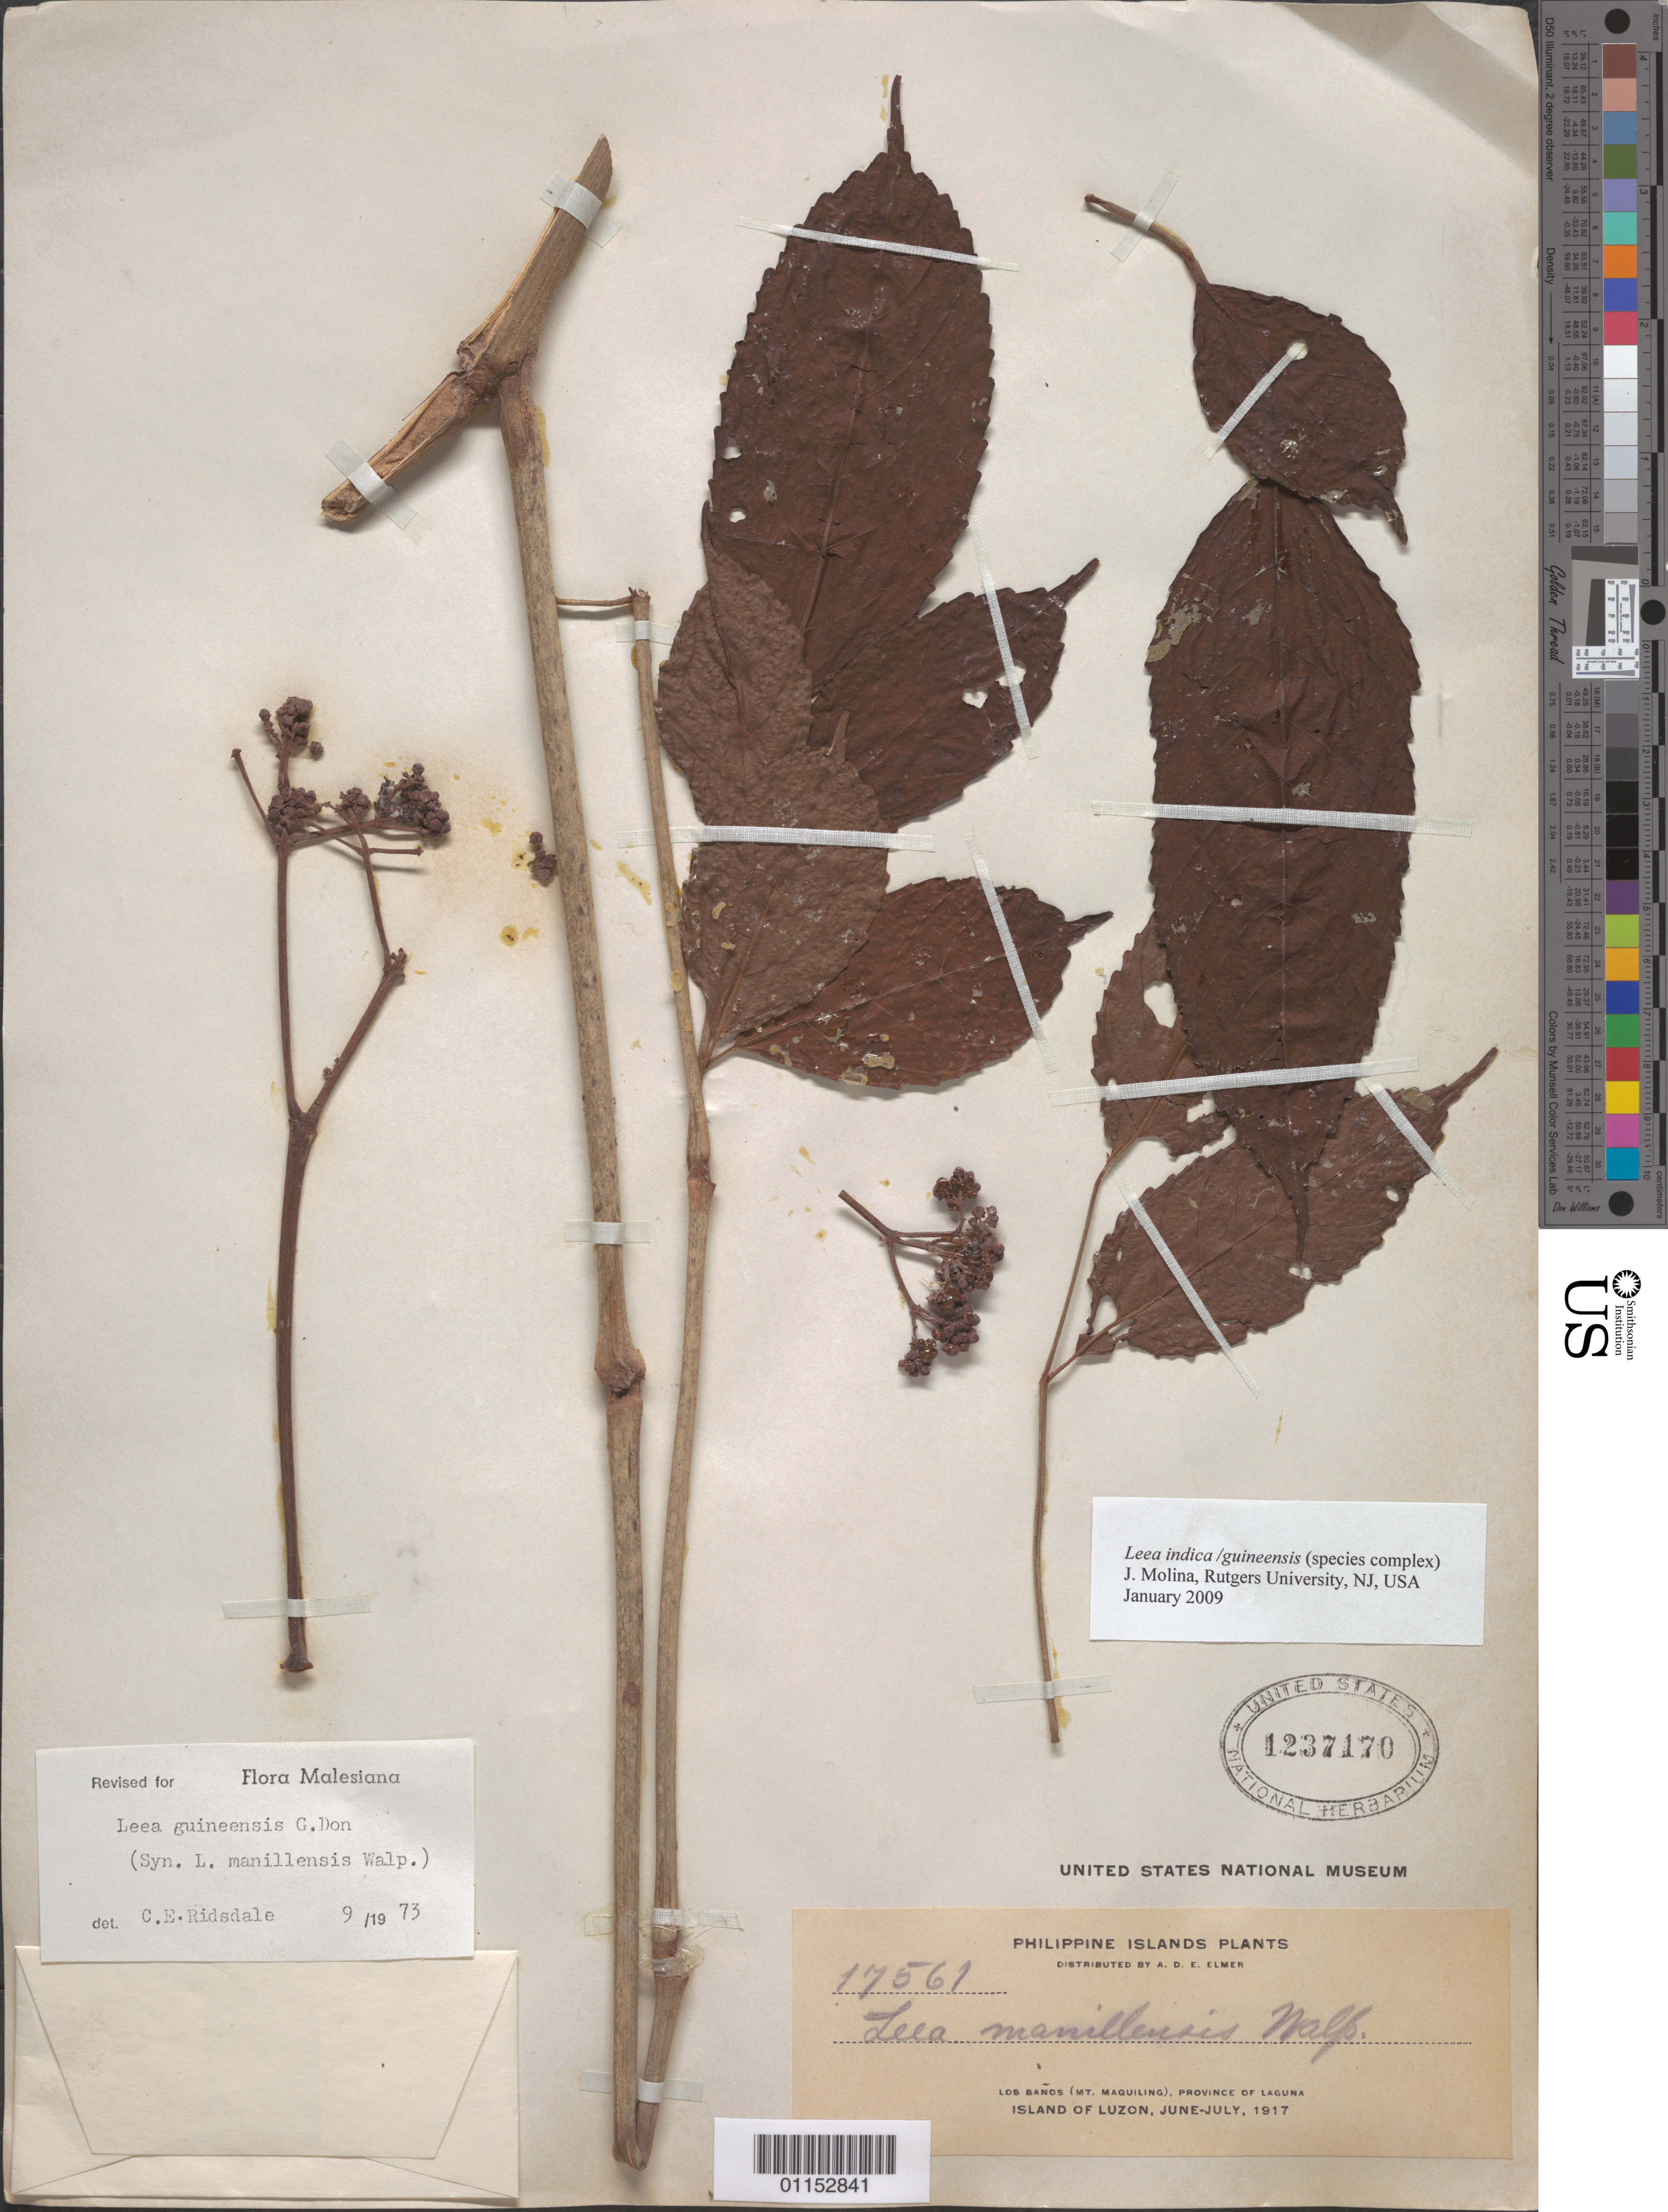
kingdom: Plantae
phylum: Tracheophyta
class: Magnoliopsida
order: Vitales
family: Vitaceae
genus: Leea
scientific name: Leea indica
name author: (Burm. f.) Merr.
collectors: A. D. E. Elmer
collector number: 17561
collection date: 1917-06/1917-07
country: Philippines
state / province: Calabarzon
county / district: Laguna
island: Luzon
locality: Los Banos, Mt Maquiling.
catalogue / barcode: US 1237170